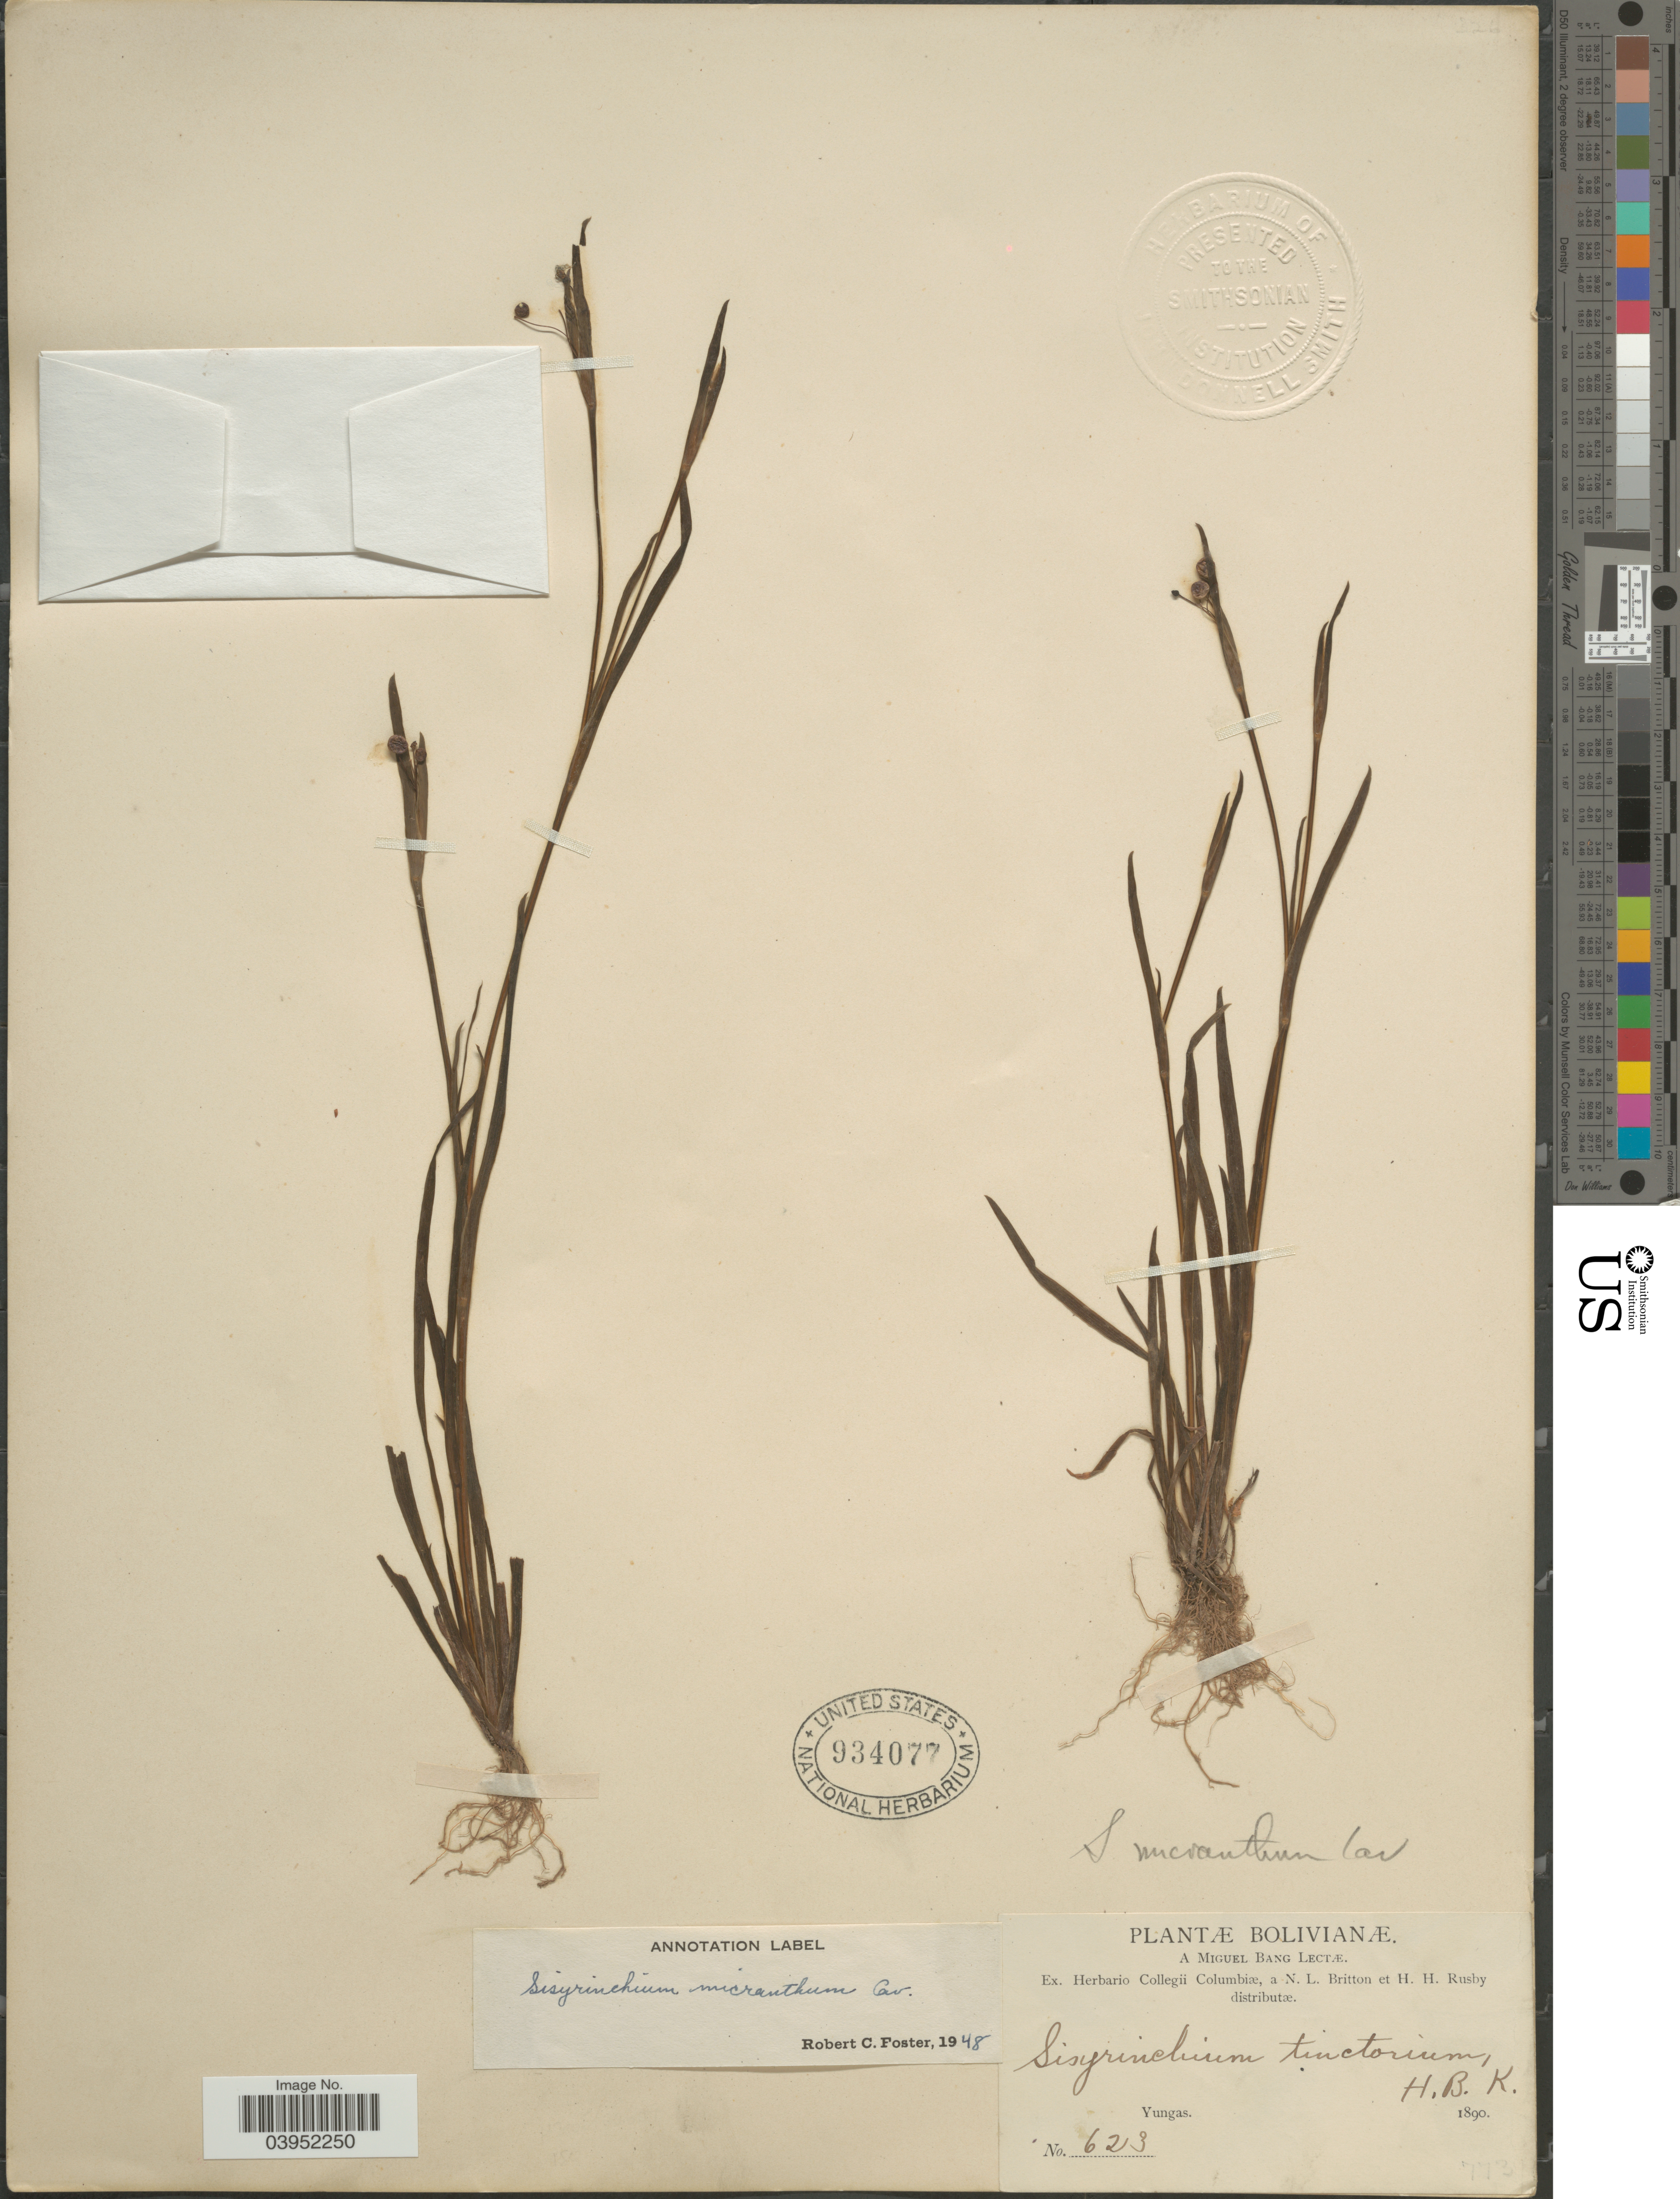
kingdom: Plantae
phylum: Tracheophyta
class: Liliopsida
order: Asparagales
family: Iridaceae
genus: Sisyrinchium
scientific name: Sisyrinchium micranthum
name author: Cav.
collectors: M. Bang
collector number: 623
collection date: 1890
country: Bolivia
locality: Yungas.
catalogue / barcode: US 934077